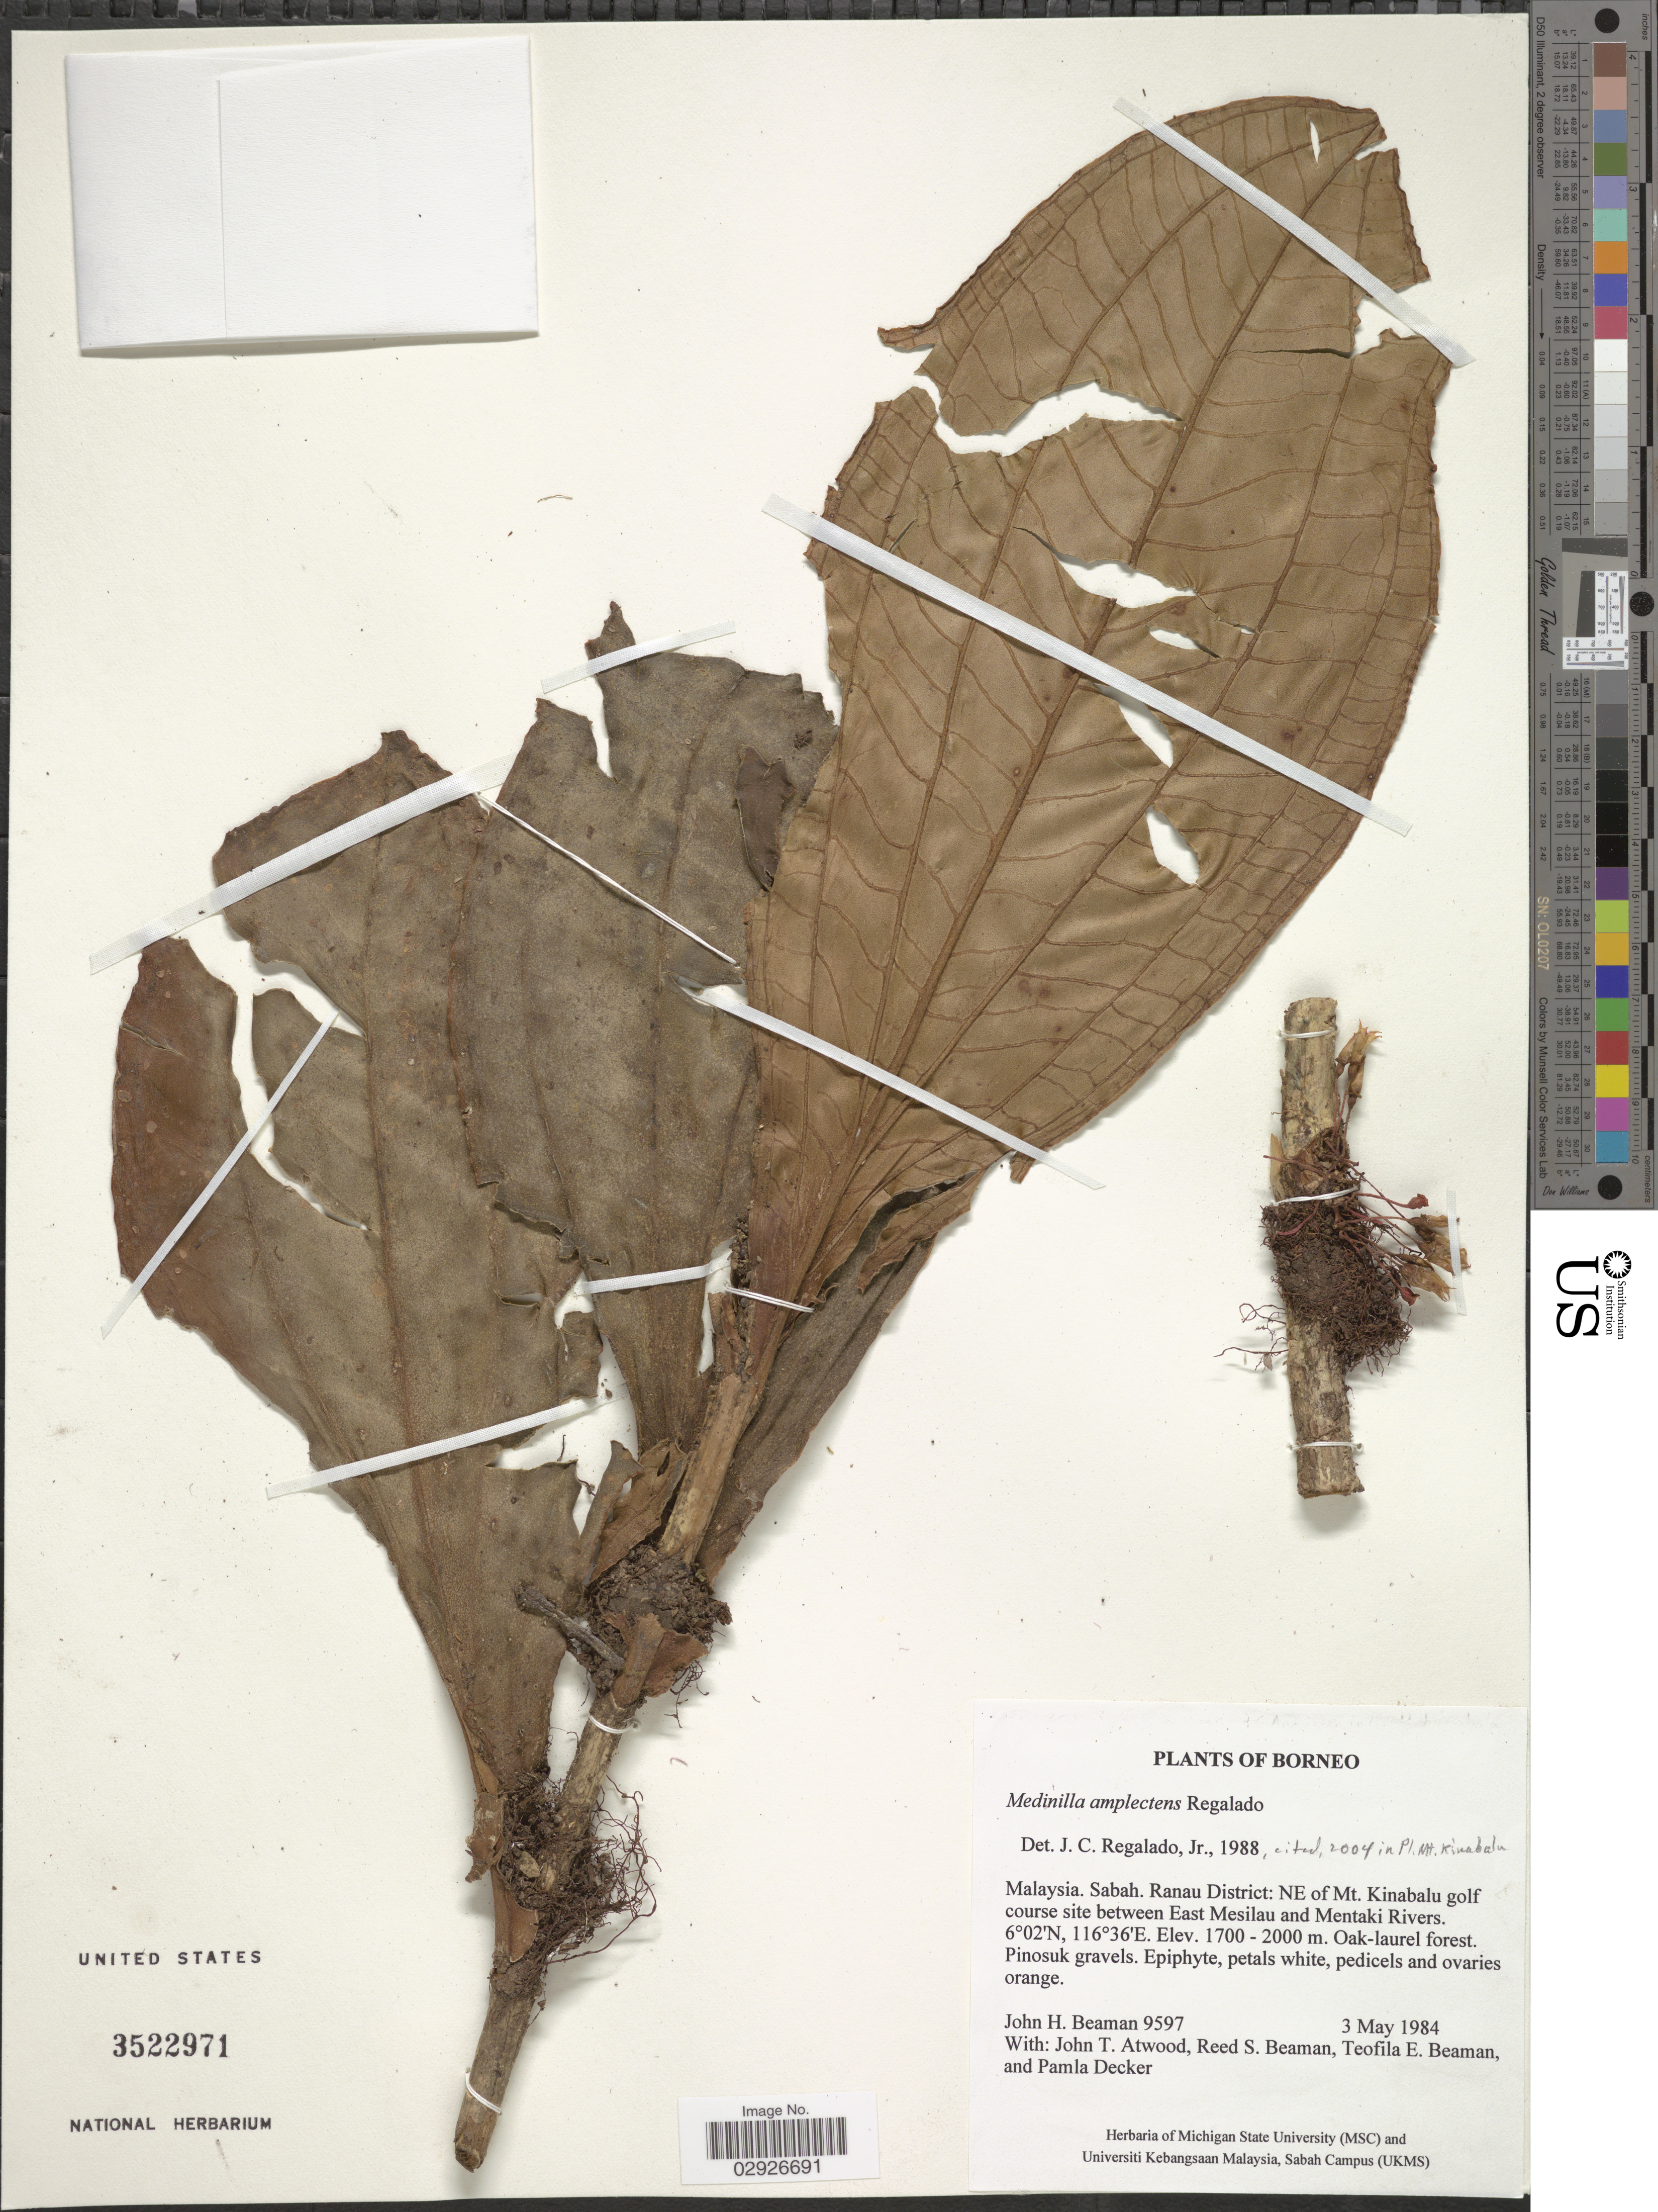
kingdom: Plantae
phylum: Tracheophyta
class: Magnoliopsida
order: Myrtales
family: Melastomataceae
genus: Medinilla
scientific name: Medinilla amplectens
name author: Regalado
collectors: J. H. Beaman, J. T. Atwood, R. S. Beaman, T. E. Beaman & P. Decker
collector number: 9597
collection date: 1984-05-03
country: Malaysia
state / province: Sabah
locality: Borneo. Sabah. Ranau District: NE of Mt. Kinabalu golf course site between East Mesilau and Mentaki Rivers.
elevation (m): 1700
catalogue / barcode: US 3522971